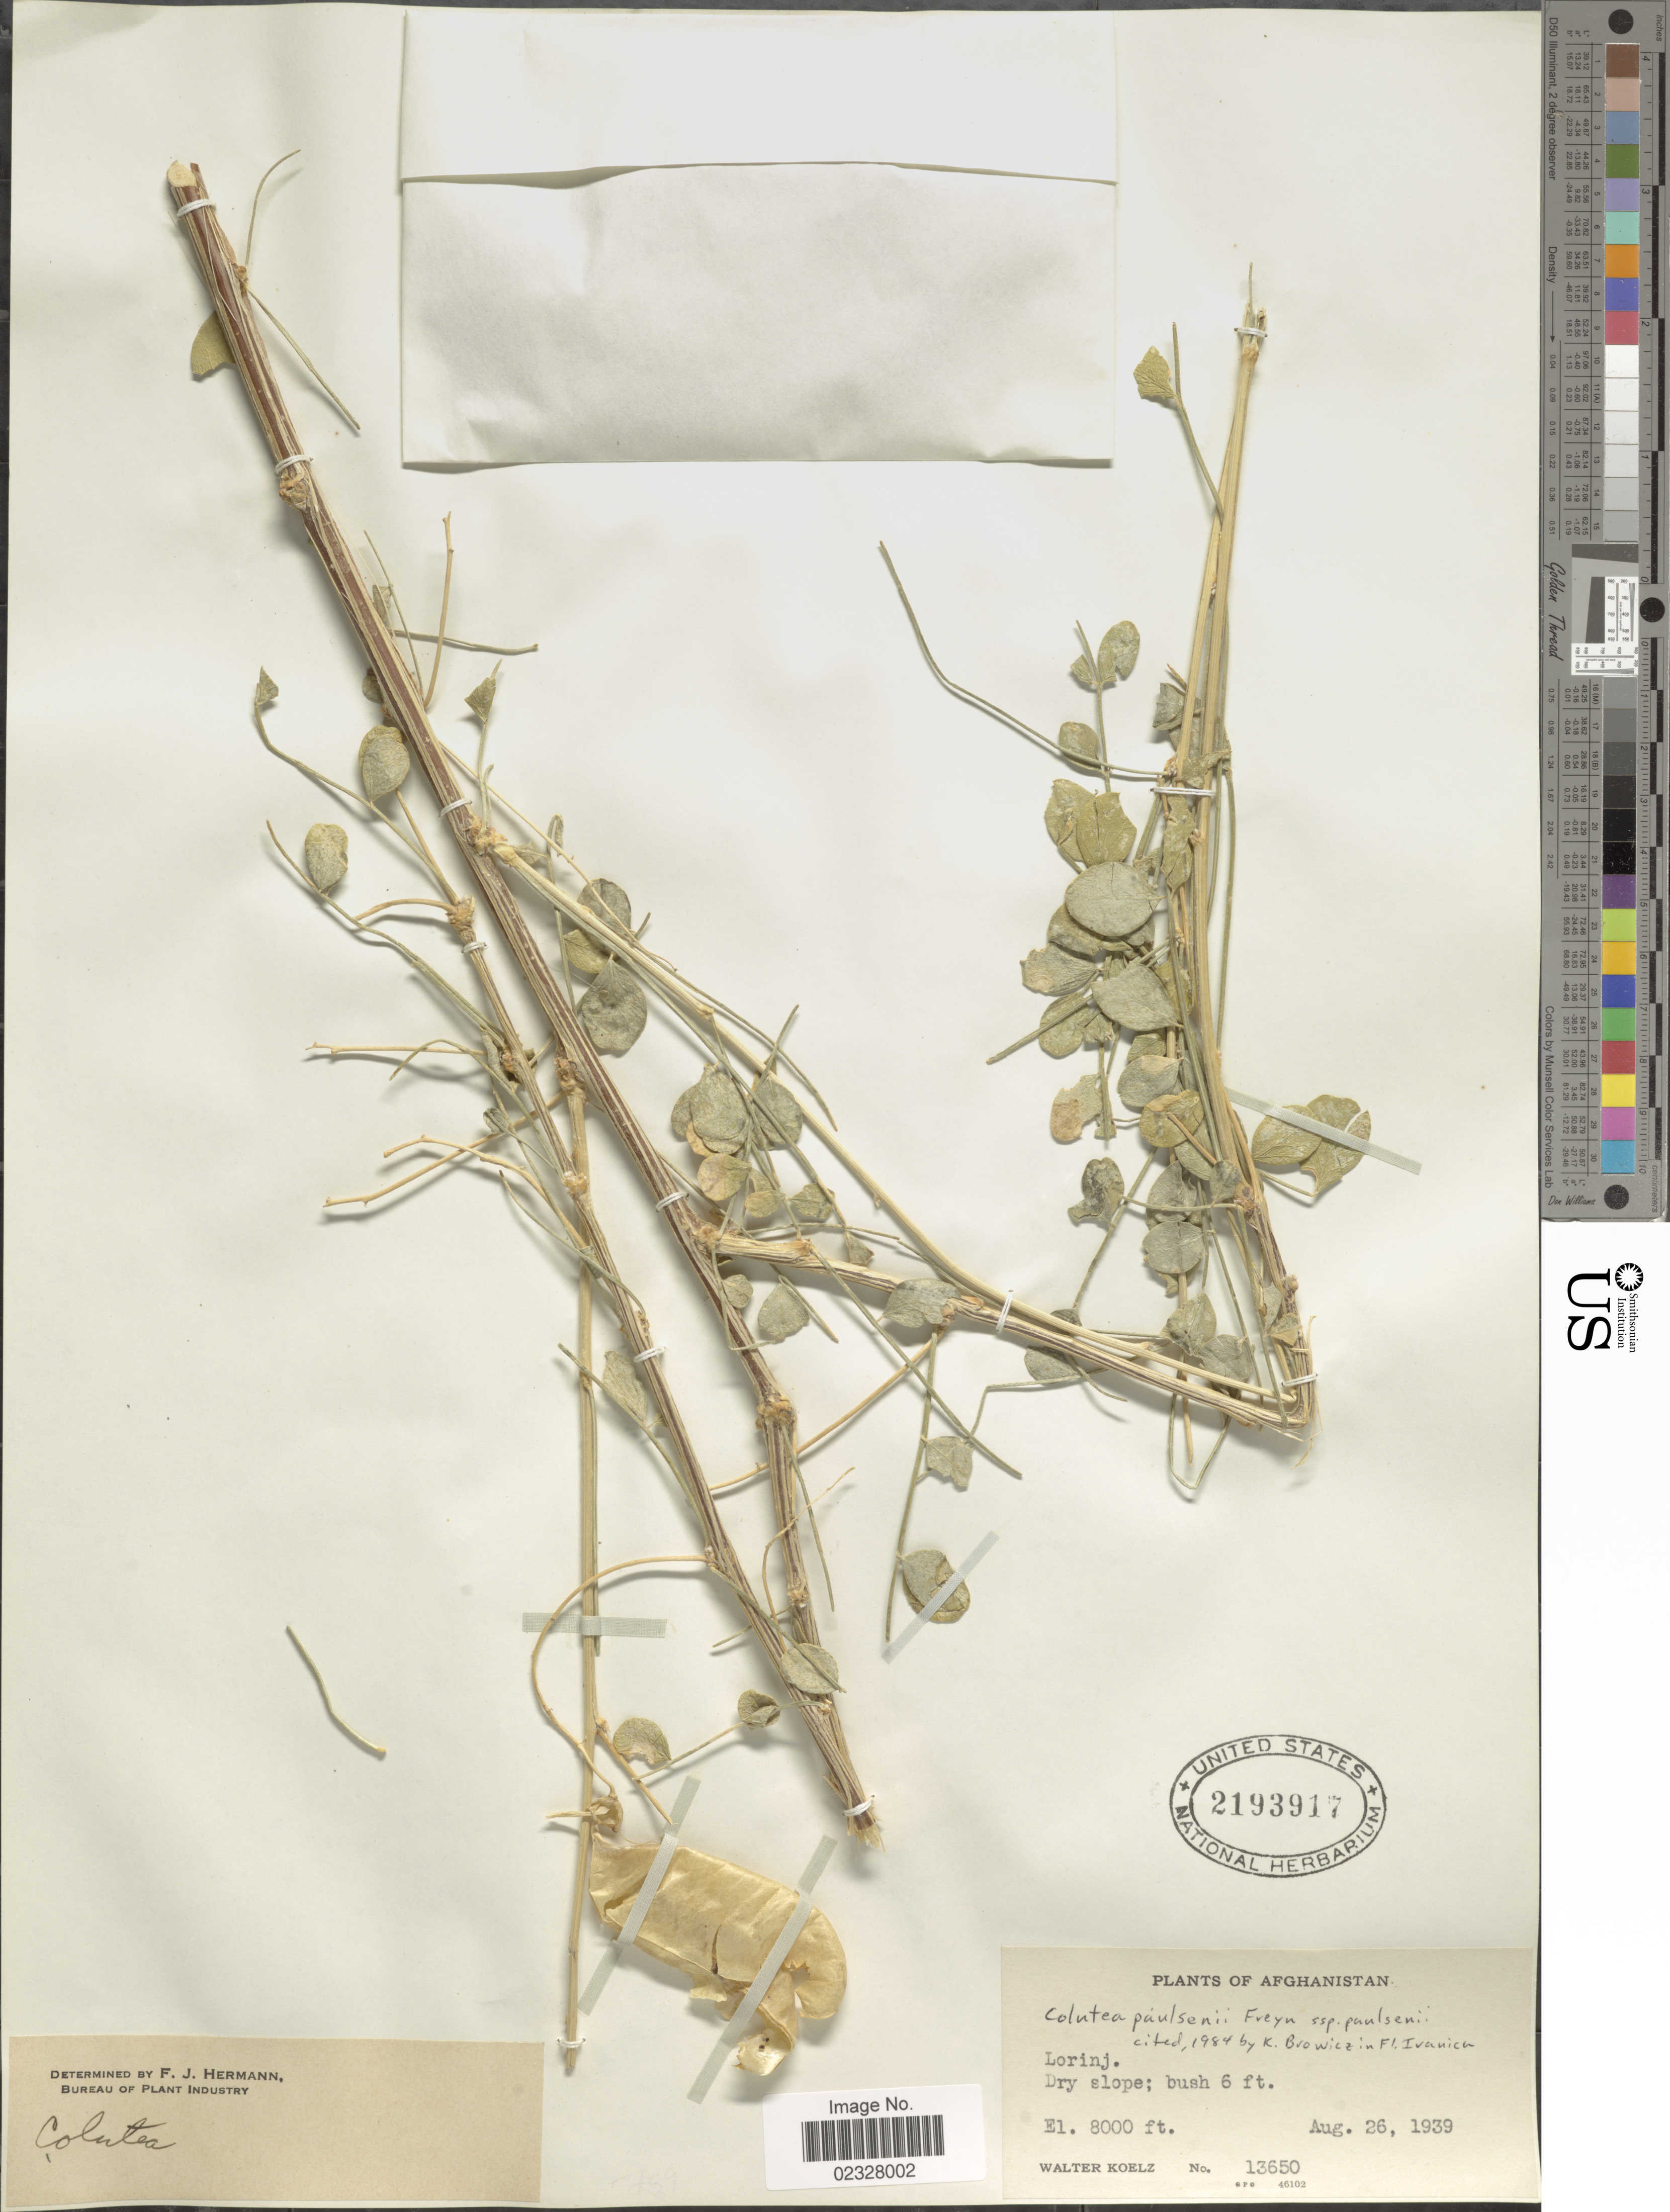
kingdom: Plantae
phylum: Tracheophyta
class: Magnoliopsida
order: Fabales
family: Fabaceae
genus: Colutea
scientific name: Colutea paulsenii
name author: Bornm. ex Freyn & Freyn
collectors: W. N. Koelz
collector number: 13650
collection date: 1939-08-26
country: Afghanistan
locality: Lorinj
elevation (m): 2438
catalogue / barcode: US 2193917